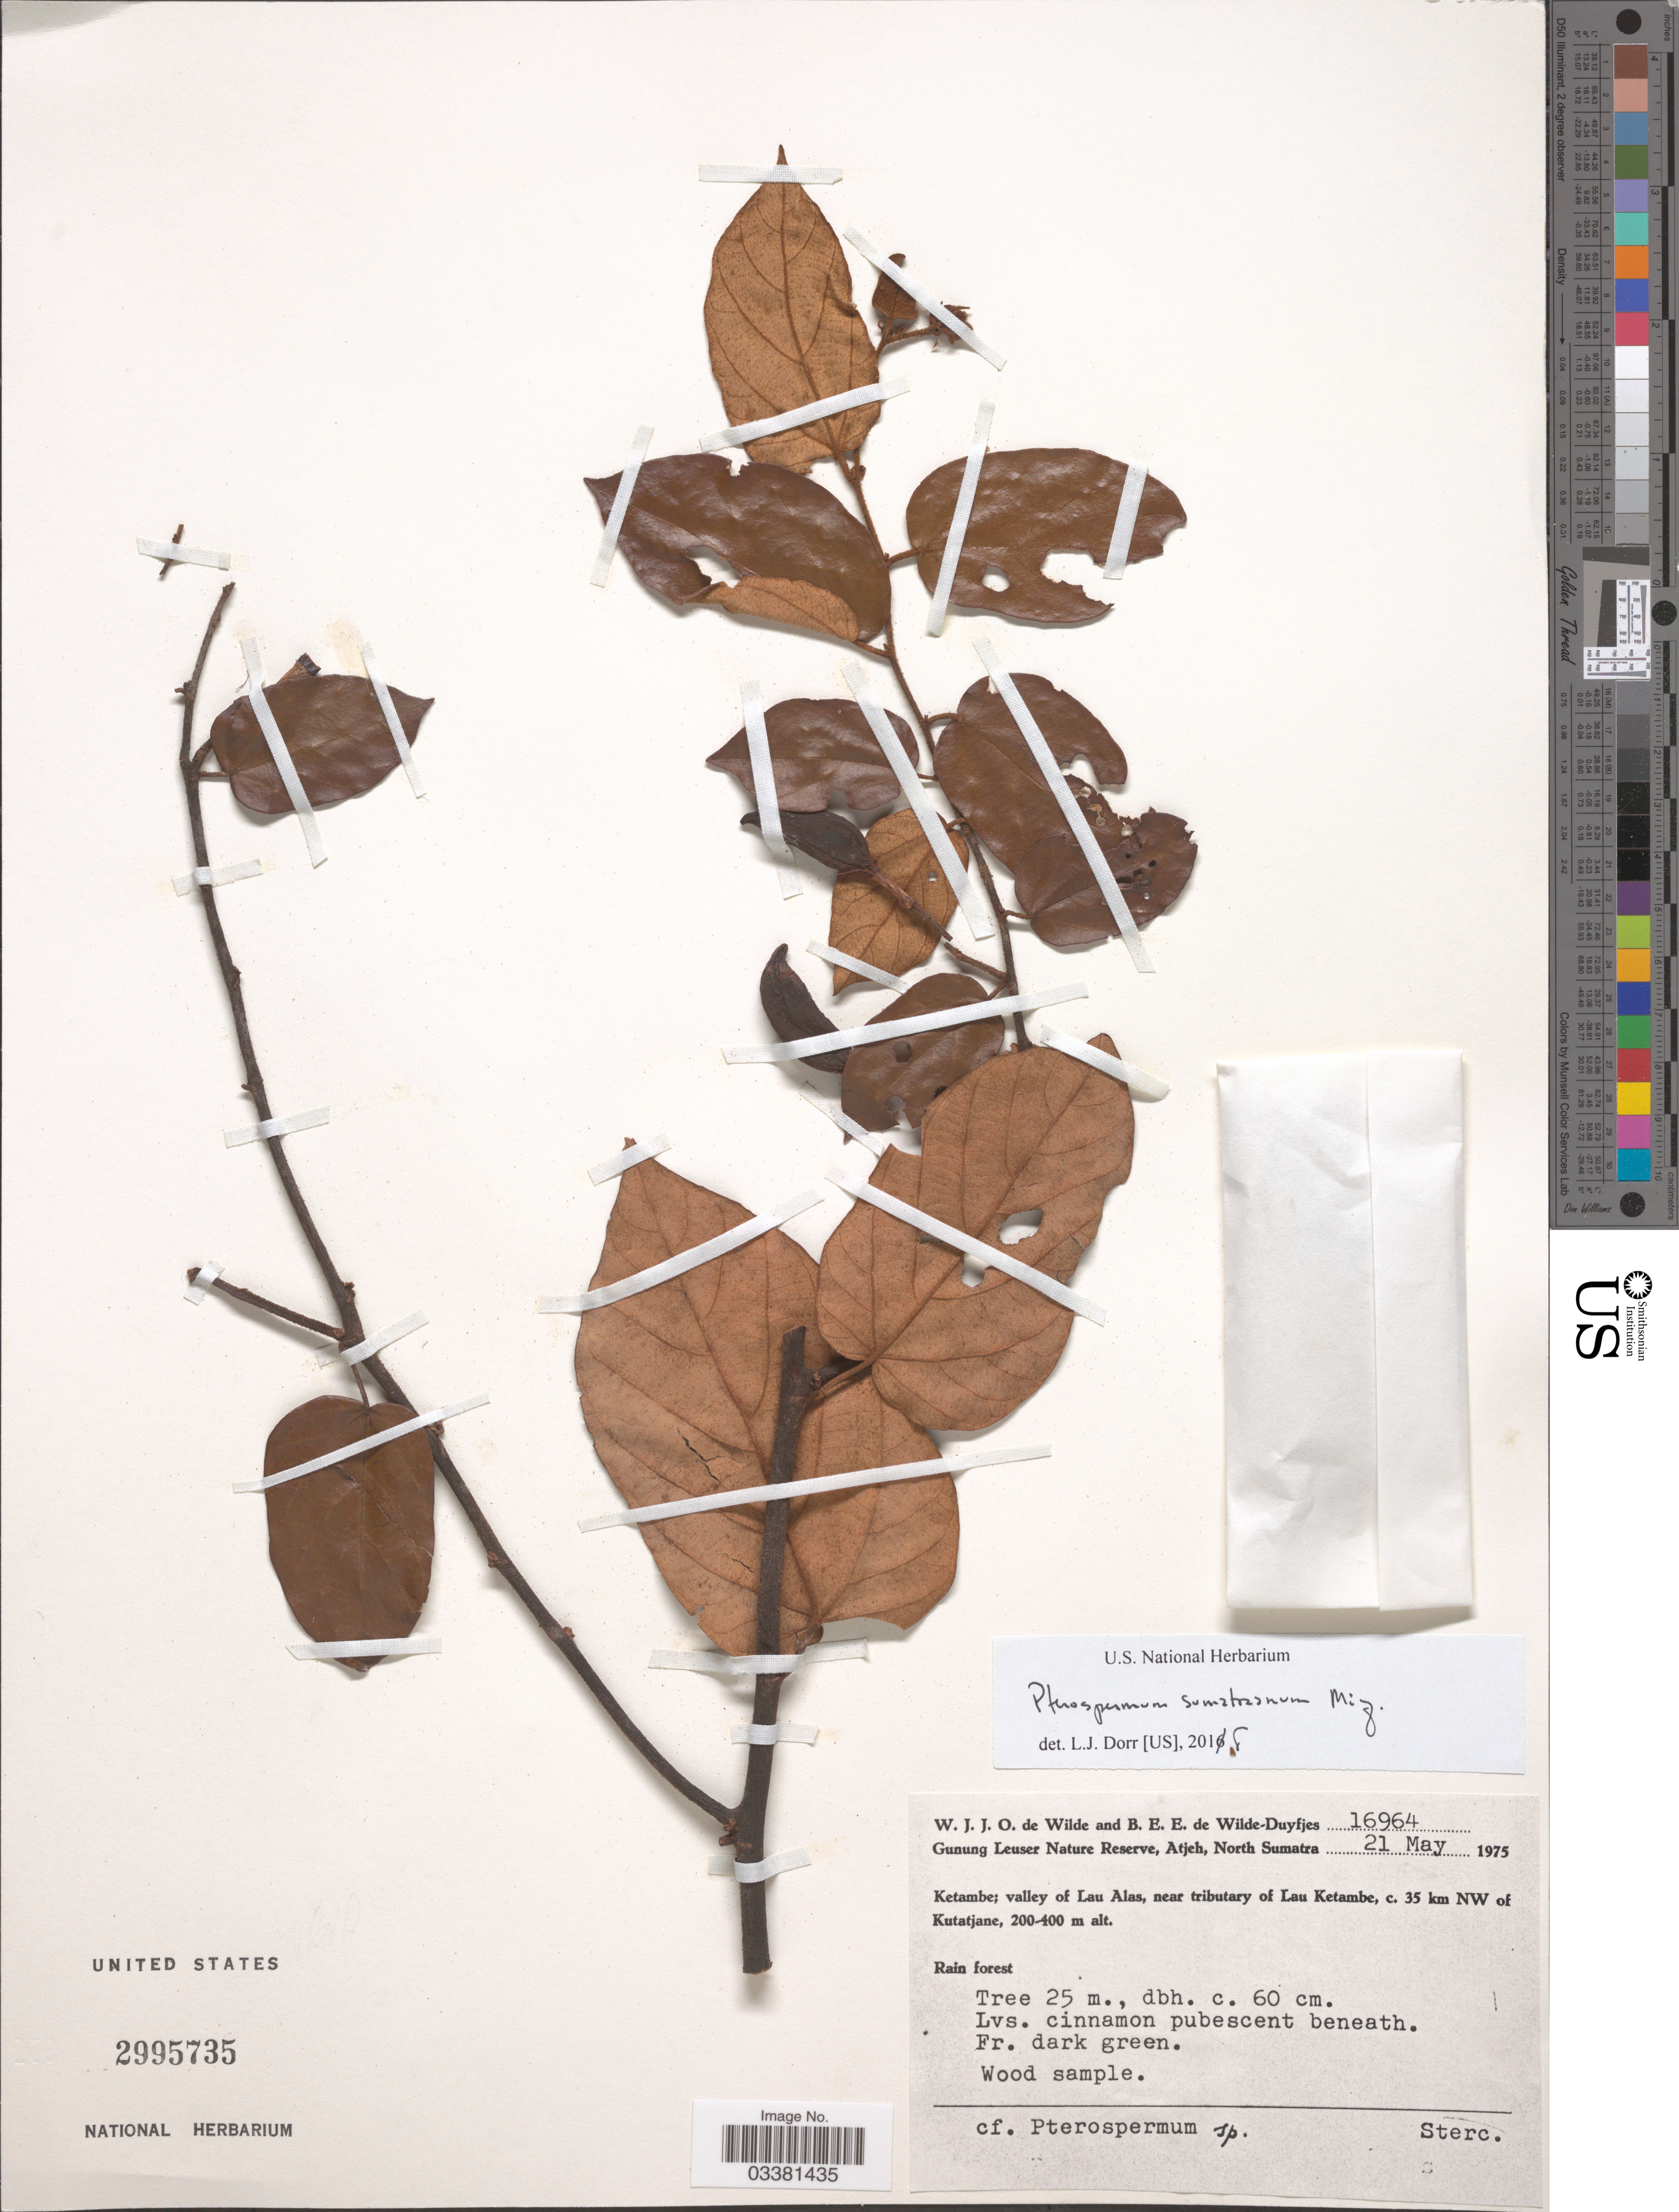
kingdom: Plantae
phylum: Tracheophyta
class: Magnoliopsida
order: Malvales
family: Malvaceae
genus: Pterospermum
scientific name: Pterospermum sumatranum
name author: Miq.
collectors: W. J. de Wilde & B. E. de Wilde-Duyfjes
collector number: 16964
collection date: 1975-05-21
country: Indonesia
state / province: Sumatra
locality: Gunung Leuser Nature Reserve, Atjeh, North Sumatra. Ketambe; valley of Lau Alas, near tributary of Lau Ketambe, c. 35 km NW of Kutatjane.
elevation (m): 200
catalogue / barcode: US 2995735